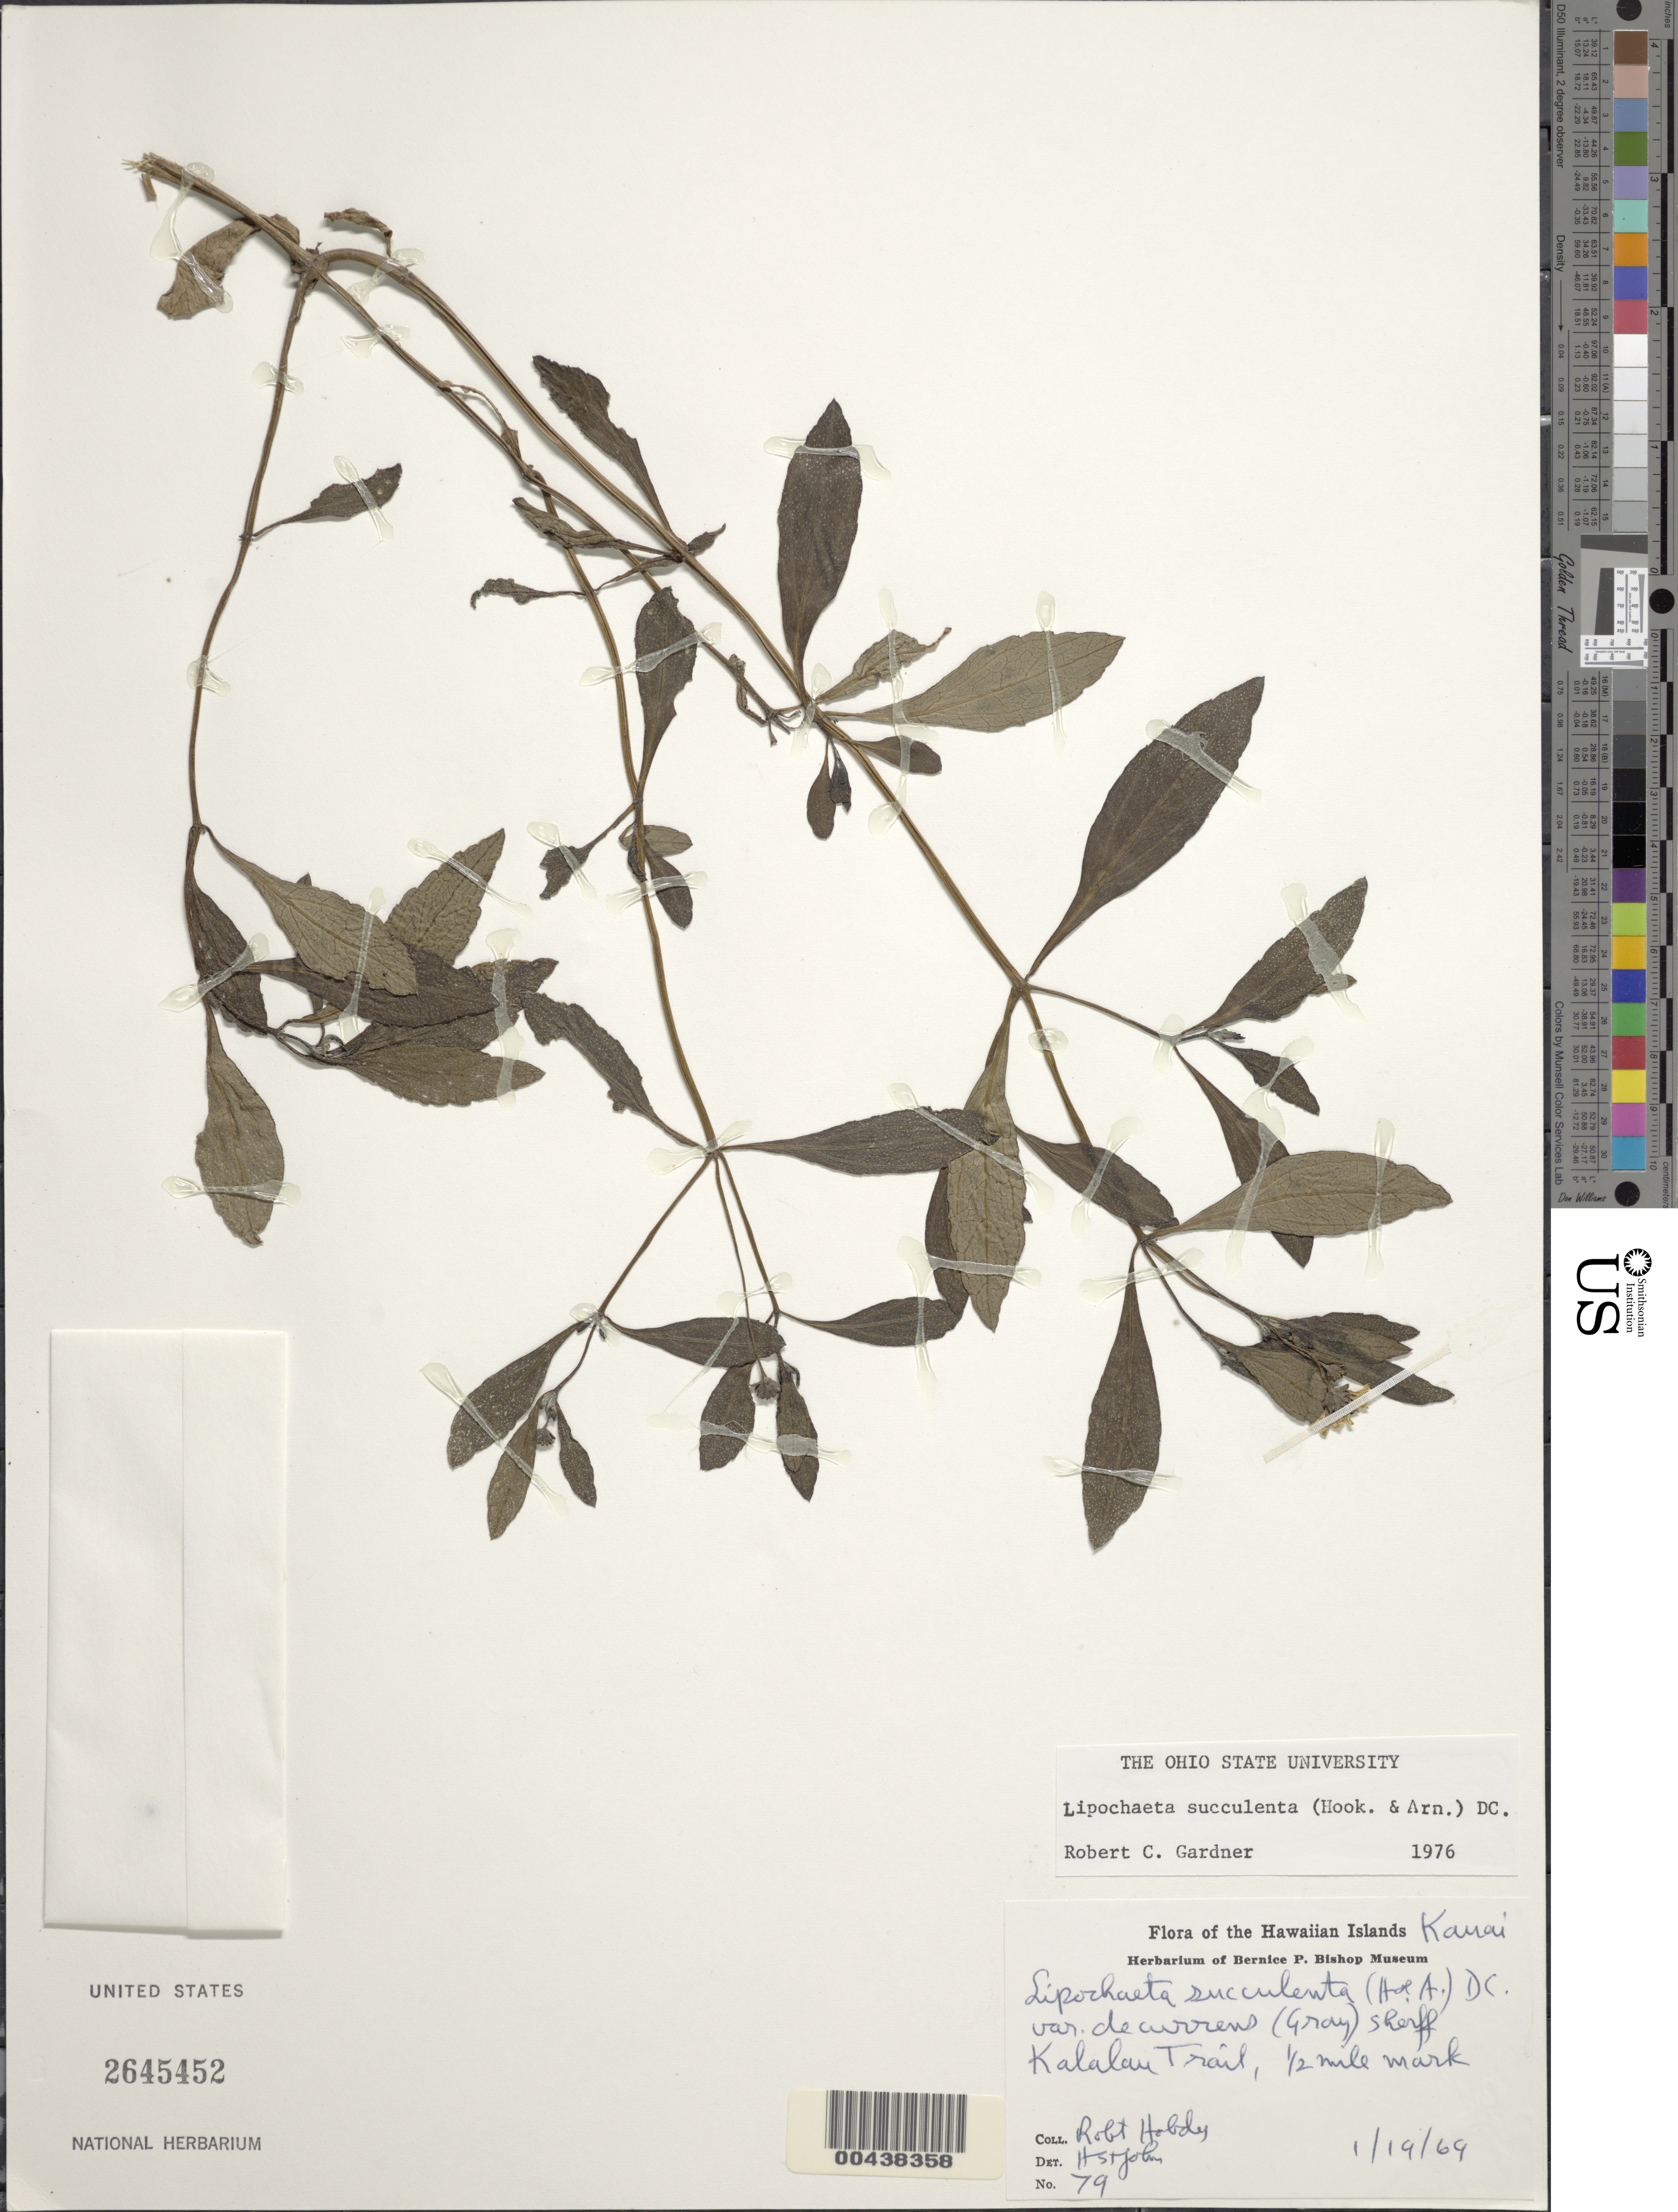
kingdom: Plantae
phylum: Tracheophyta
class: Magnoliopsida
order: Asterales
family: Asteraceae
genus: Lipochaeta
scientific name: Lipochaeta succulenta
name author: (Hook. & Arn.) DC.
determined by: Gardner, R. C.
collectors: R. Hobdy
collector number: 79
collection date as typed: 19 Jan 1969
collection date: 1969-01-19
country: United States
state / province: Hawaii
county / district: Kauai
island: Kaua'i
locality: Kalalau Trail, 0.5 mi mark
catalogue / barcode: US 2645452